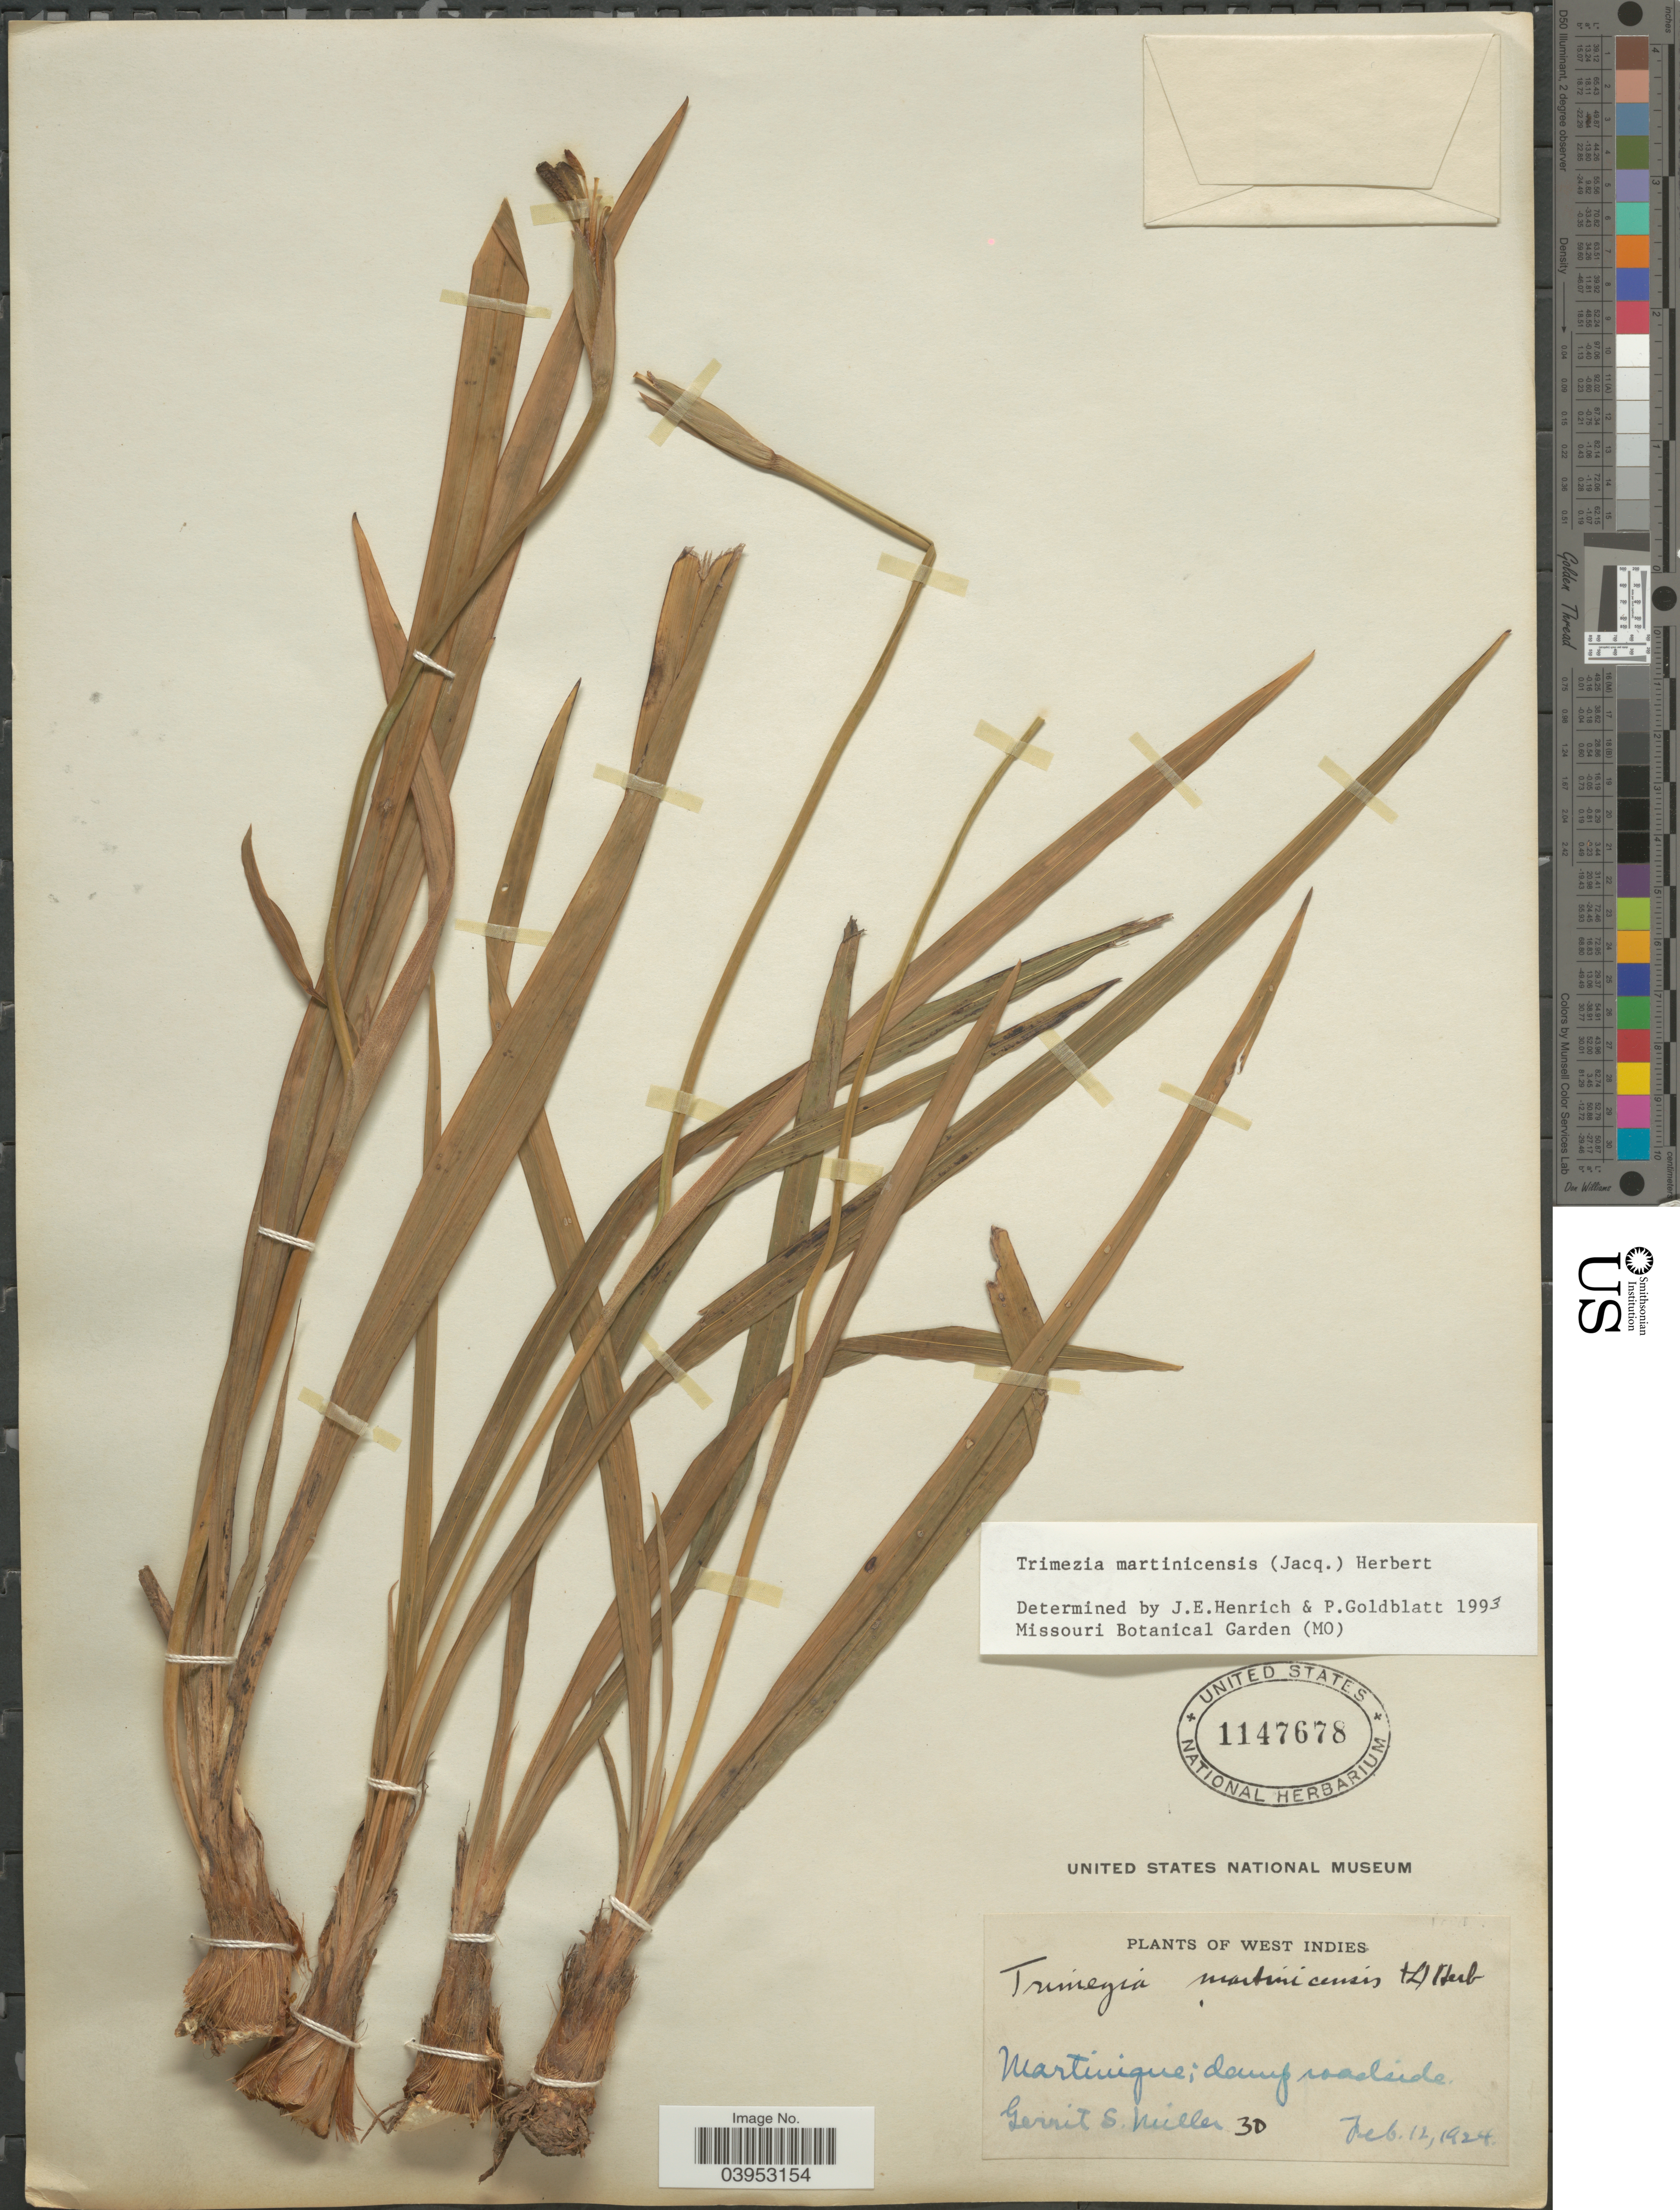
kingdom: Plantae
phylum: Tracheophyta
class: Liliopsida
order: Asparagales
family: Iridaceae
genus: Trimezia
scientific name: Trimezia martinicensis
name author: (Jacq.) Herb.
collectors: G. S. Miller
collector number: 30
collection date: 1924-02-12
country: Martinique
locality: West Indies. damp roadside.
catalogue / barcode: US 1147678